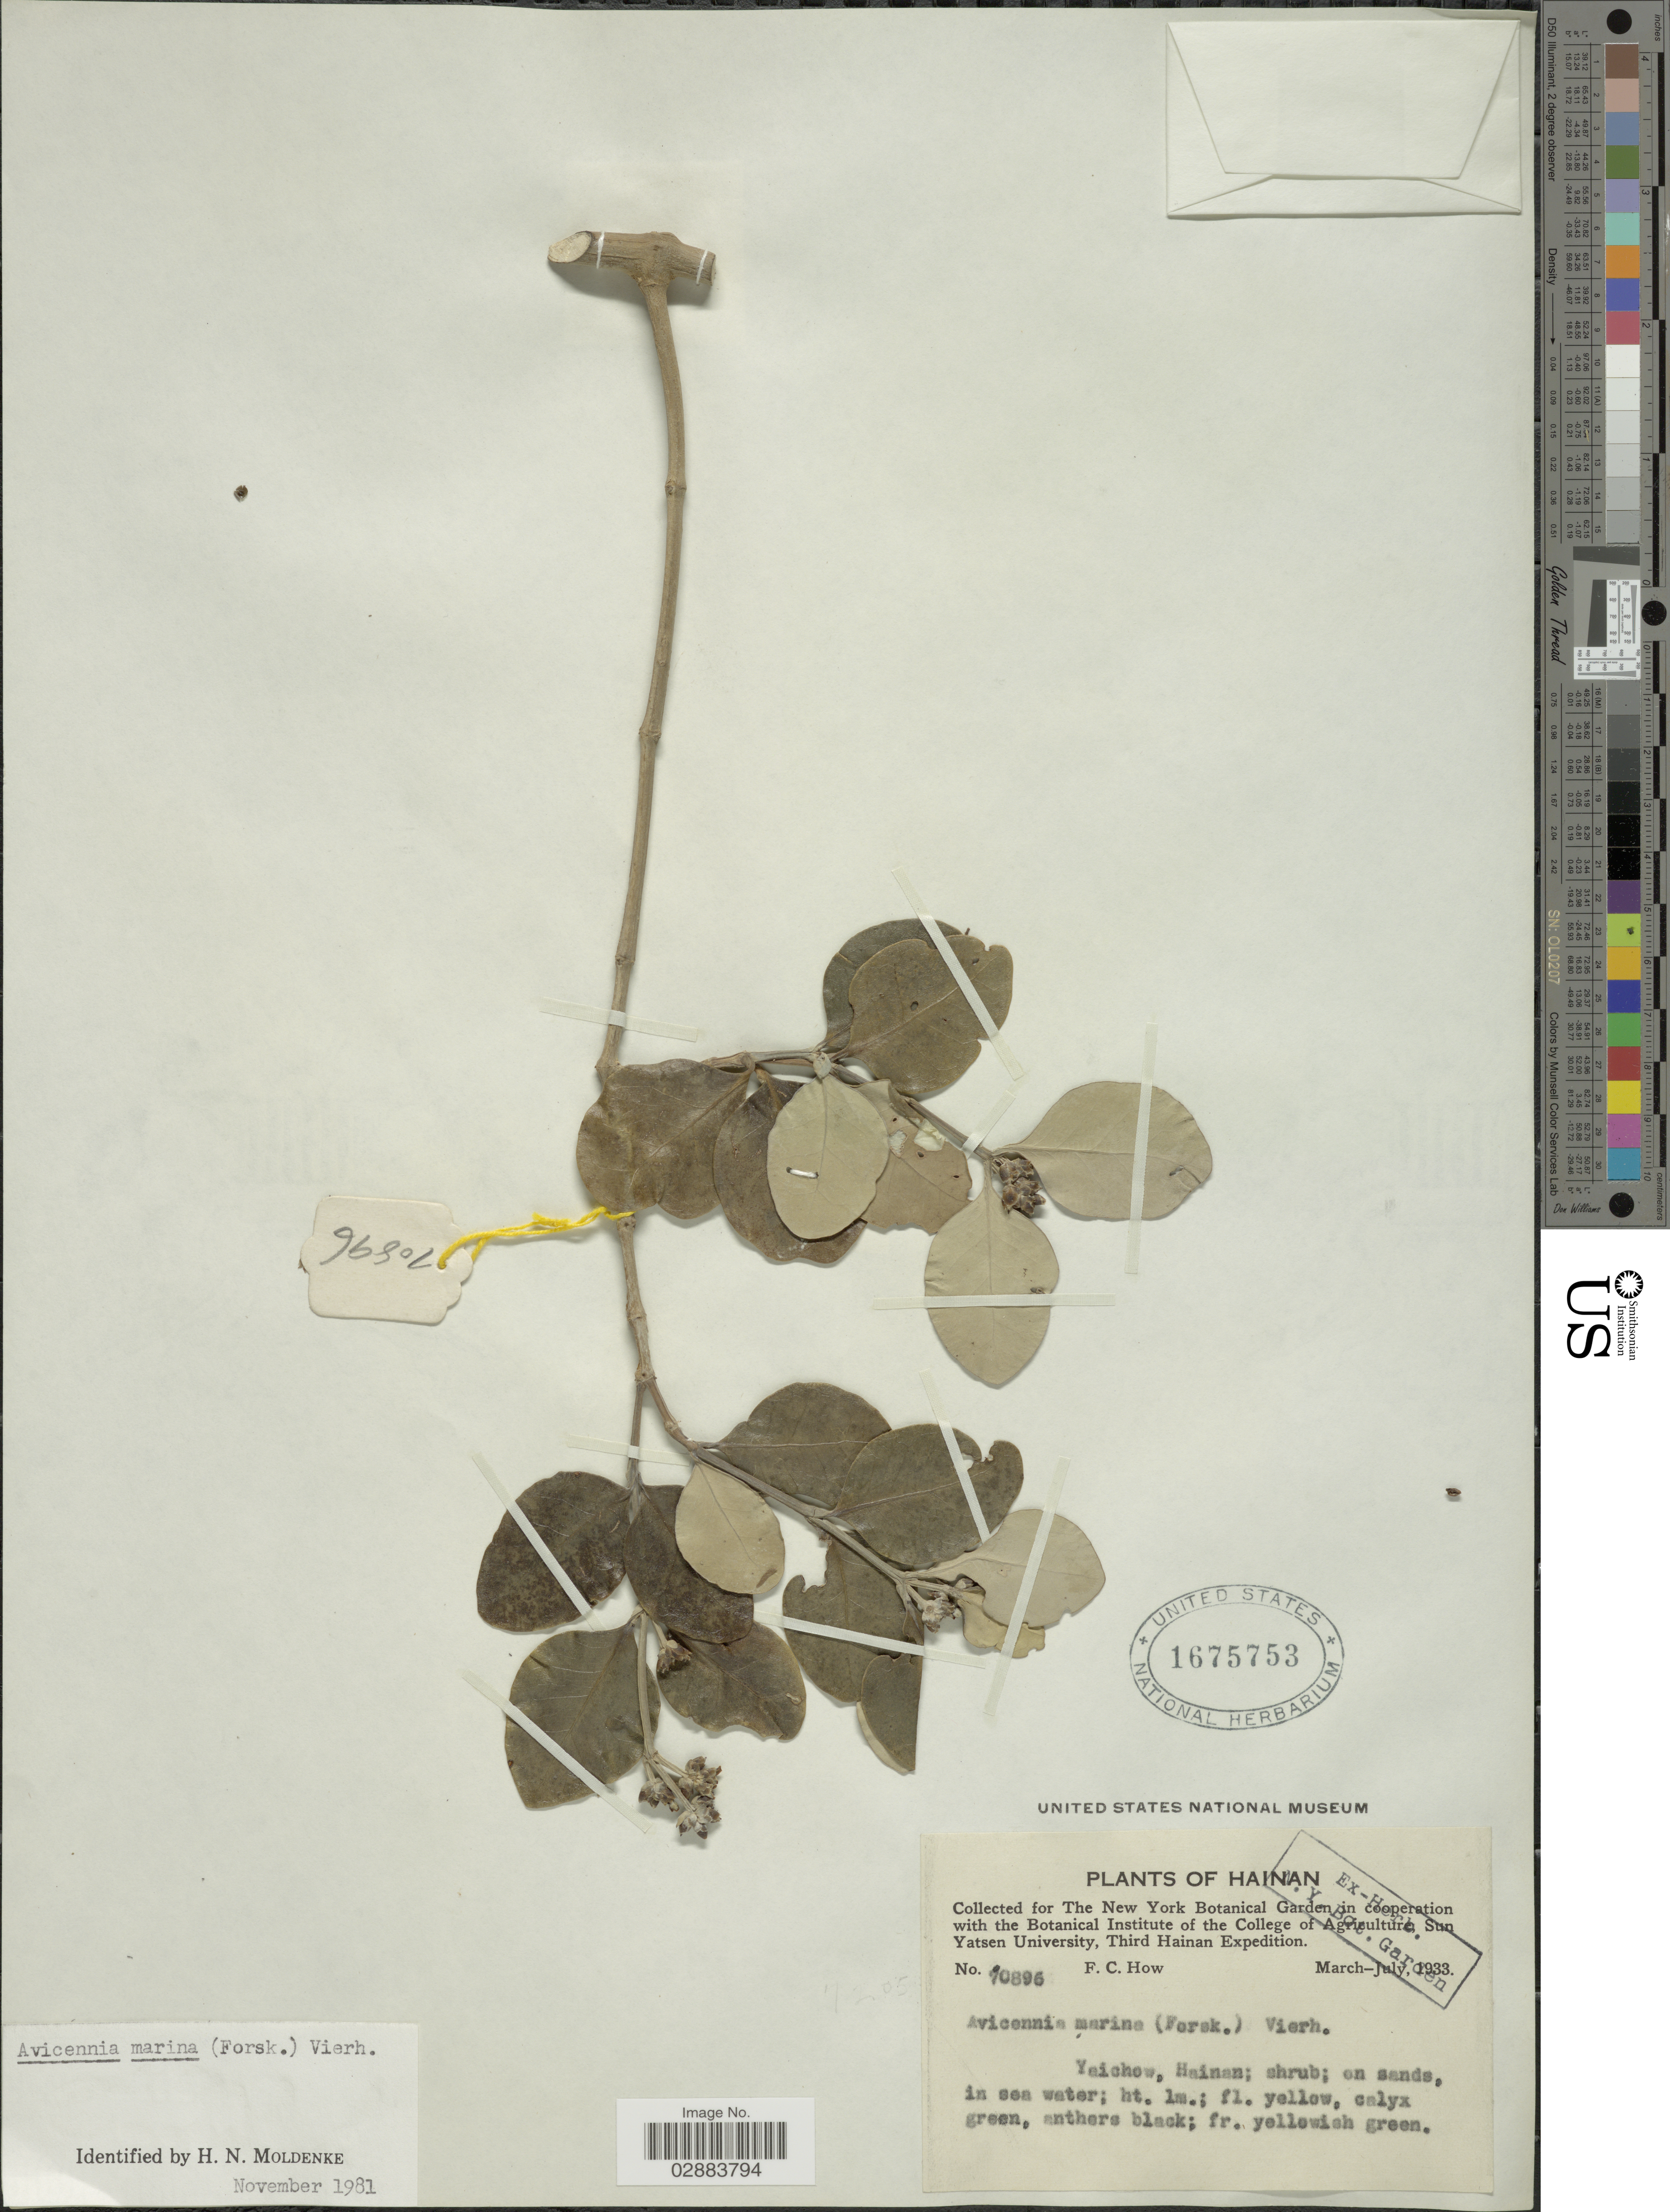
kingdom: Plantae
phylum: Tracheophyta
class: Magnoliopsida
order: Lamiales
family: Acanthaceae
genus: Avicennia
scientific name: Avicennia marina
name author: (Forssk.) Vierh.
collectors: F. C. How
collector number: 70896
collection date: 1933-03/1933-07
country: China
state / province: Hainan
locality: Yaichow.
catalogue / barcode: US 1675753